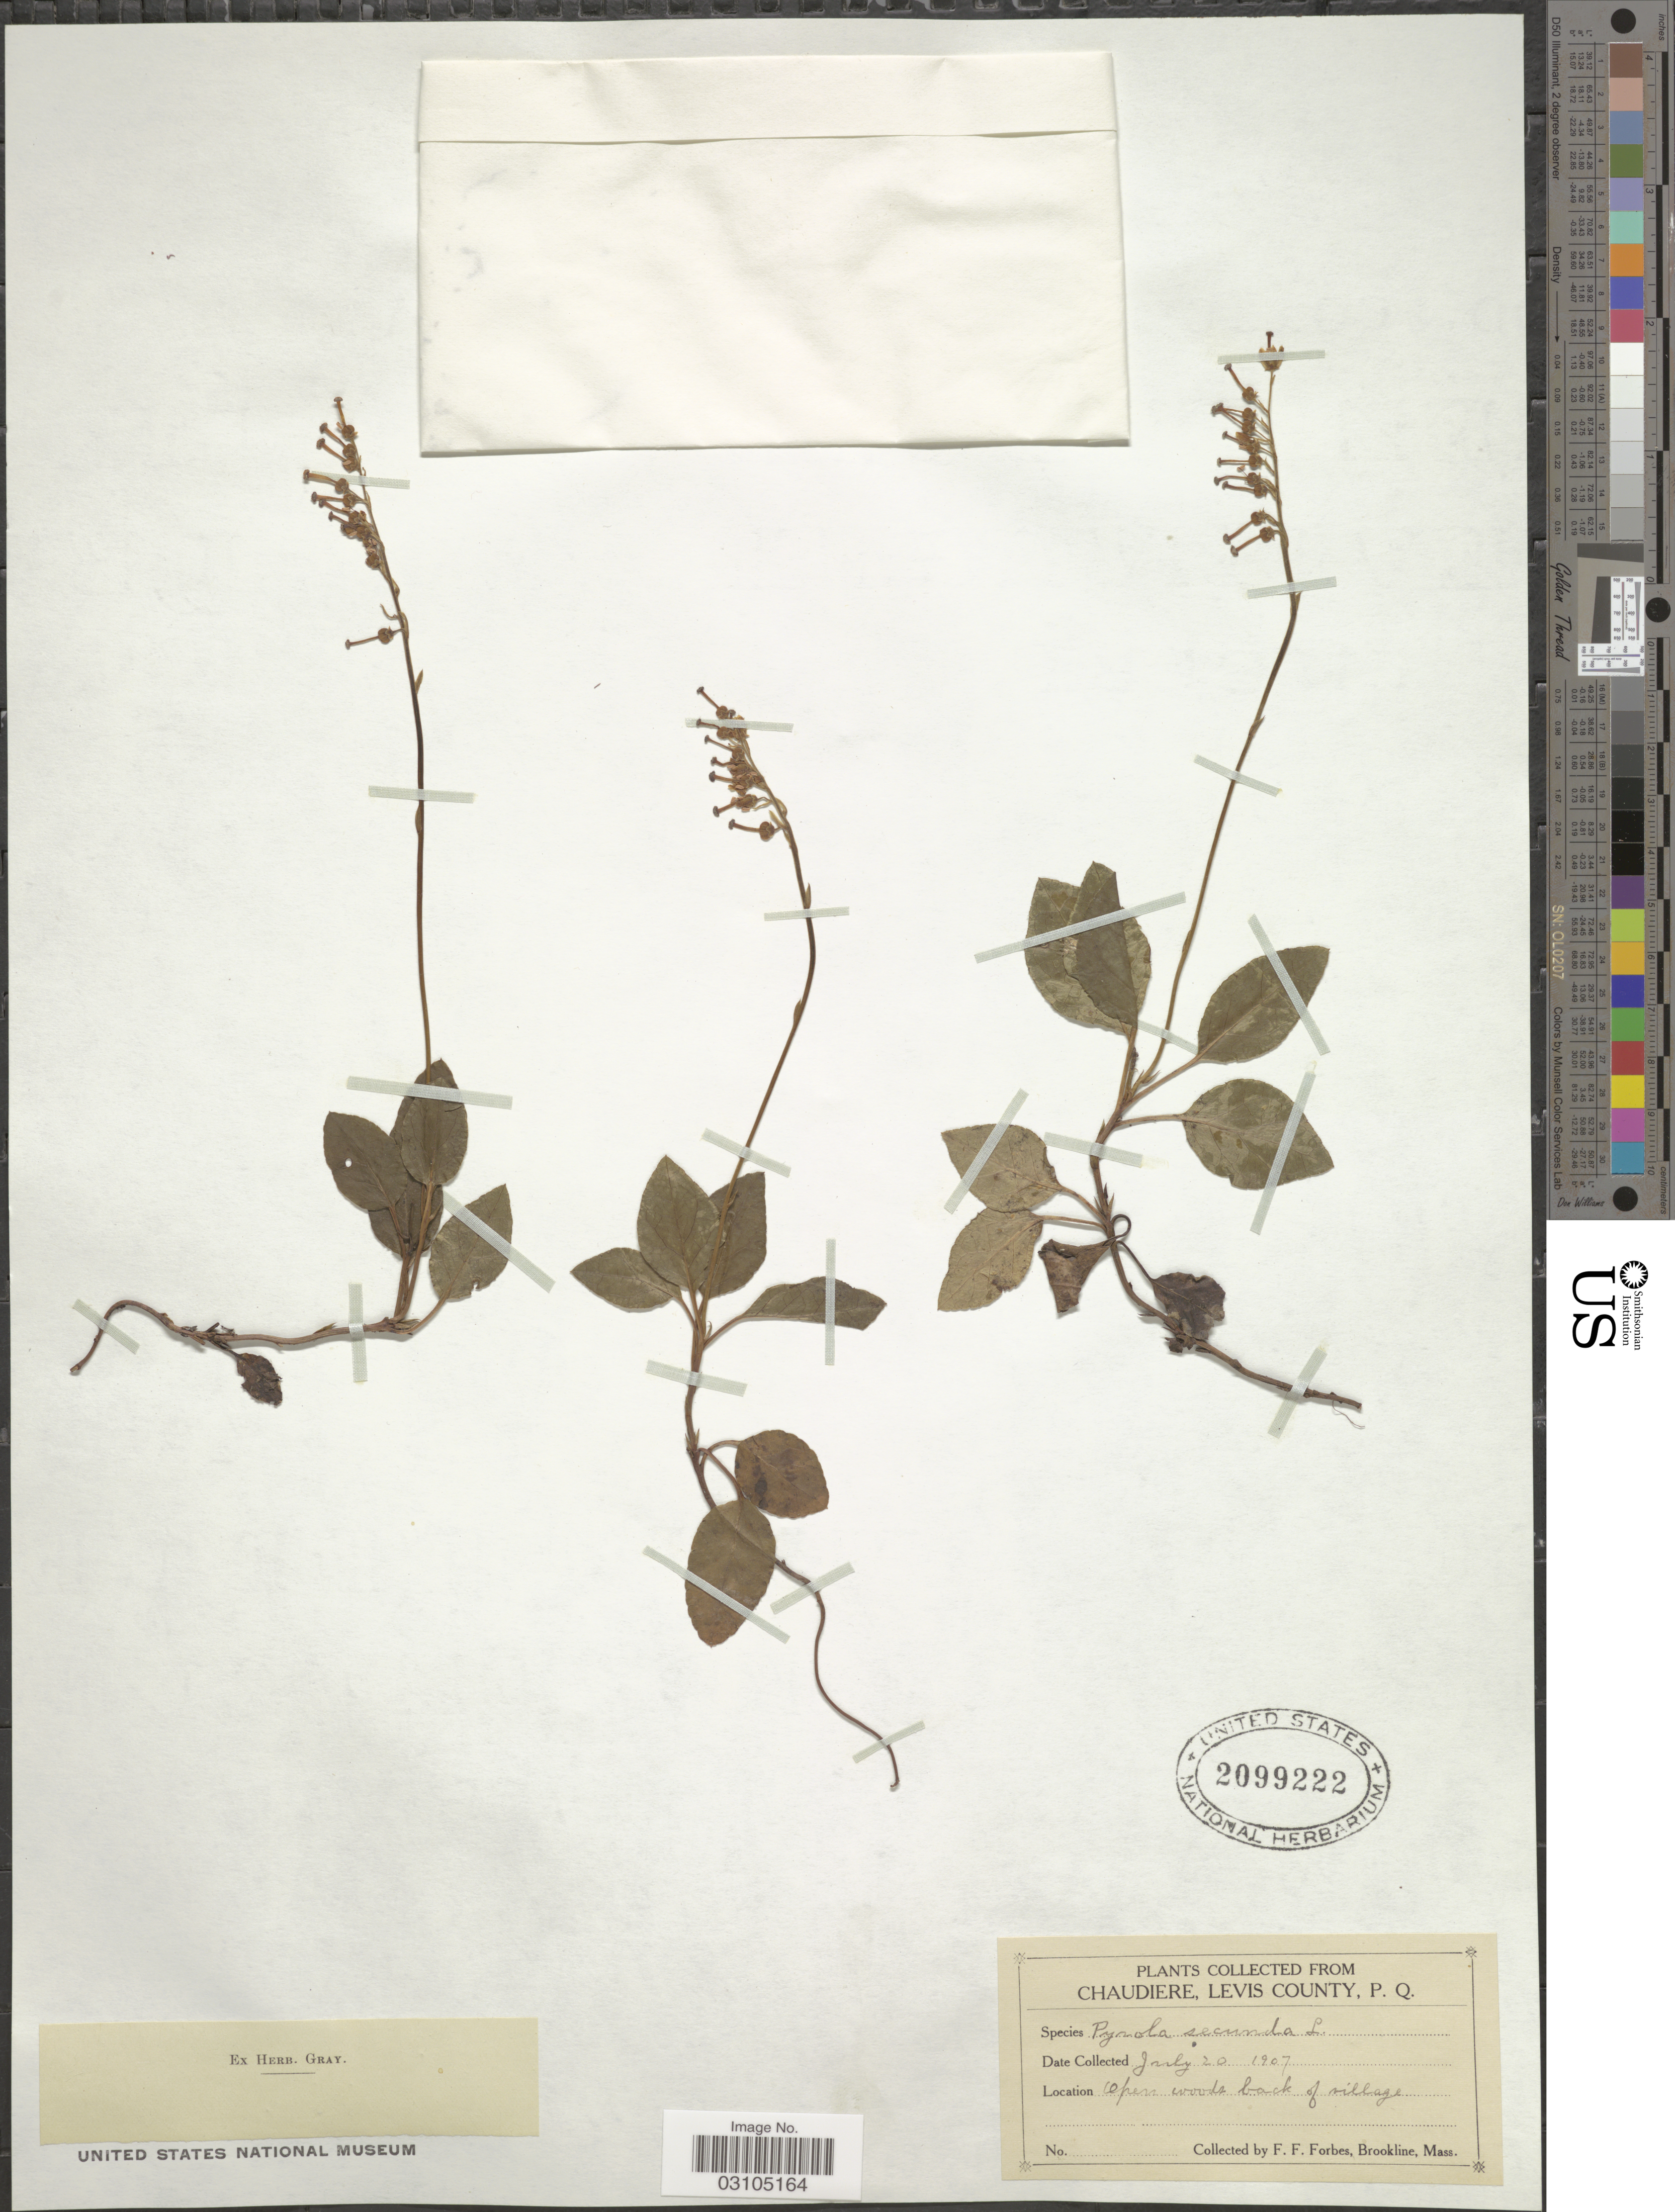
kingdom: Plantae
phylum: Tracheophyta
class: Magnoliopsida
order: Ericales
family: Ericaceae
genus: Orthilia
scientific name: Orthilia secunda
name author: (L.) House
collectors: F. Forbes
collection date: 1907-07-20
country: Canada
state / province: Quebec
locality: Chaudiere, Levis County, P. Q. Open woods back of village.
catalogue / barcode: US 2099222